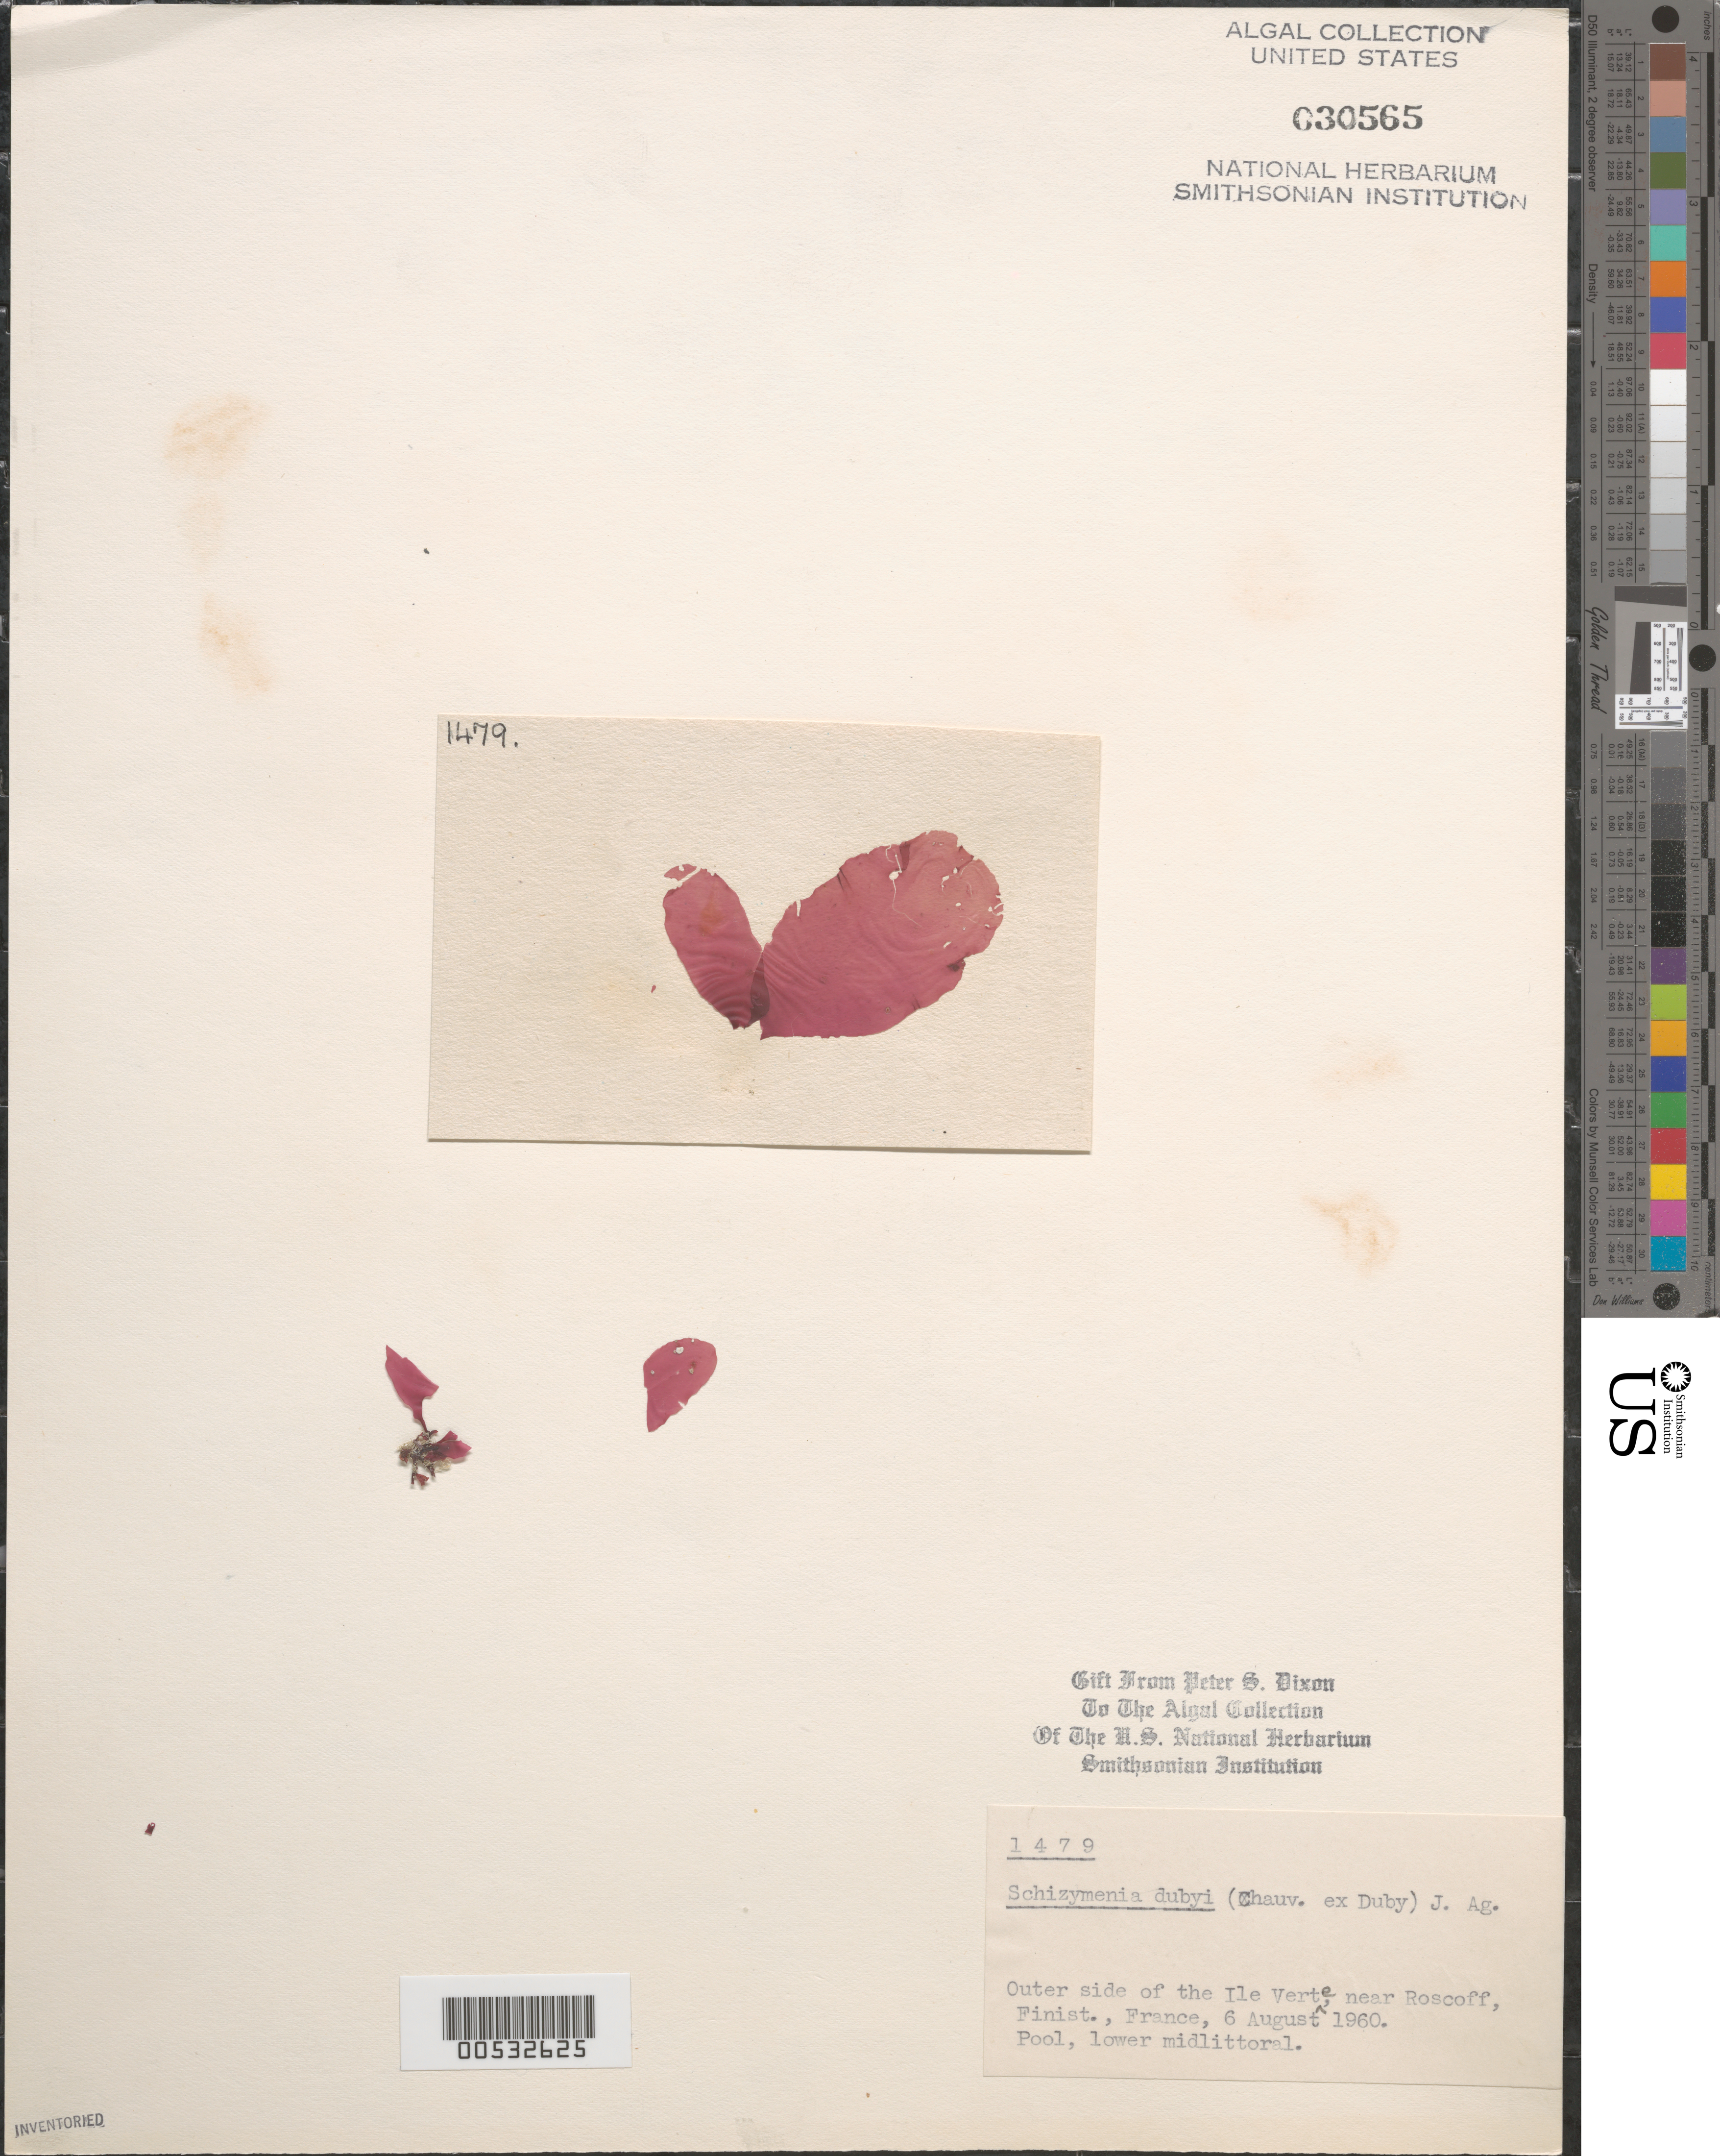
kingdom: Plantae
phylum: Rhodophyta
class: Florideophyceae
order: Nemastomatales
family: Schizymeniaceae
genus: Schizymenia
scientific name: Schizymenia dubyi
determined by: Dixon, P. S.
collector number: PSD 1479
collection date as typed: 06 Aug 1960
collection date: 1960-08-06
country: France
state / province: Bretagne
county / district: Finistère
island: Ile Verte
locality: Near Roscoff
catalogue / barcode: US 30565